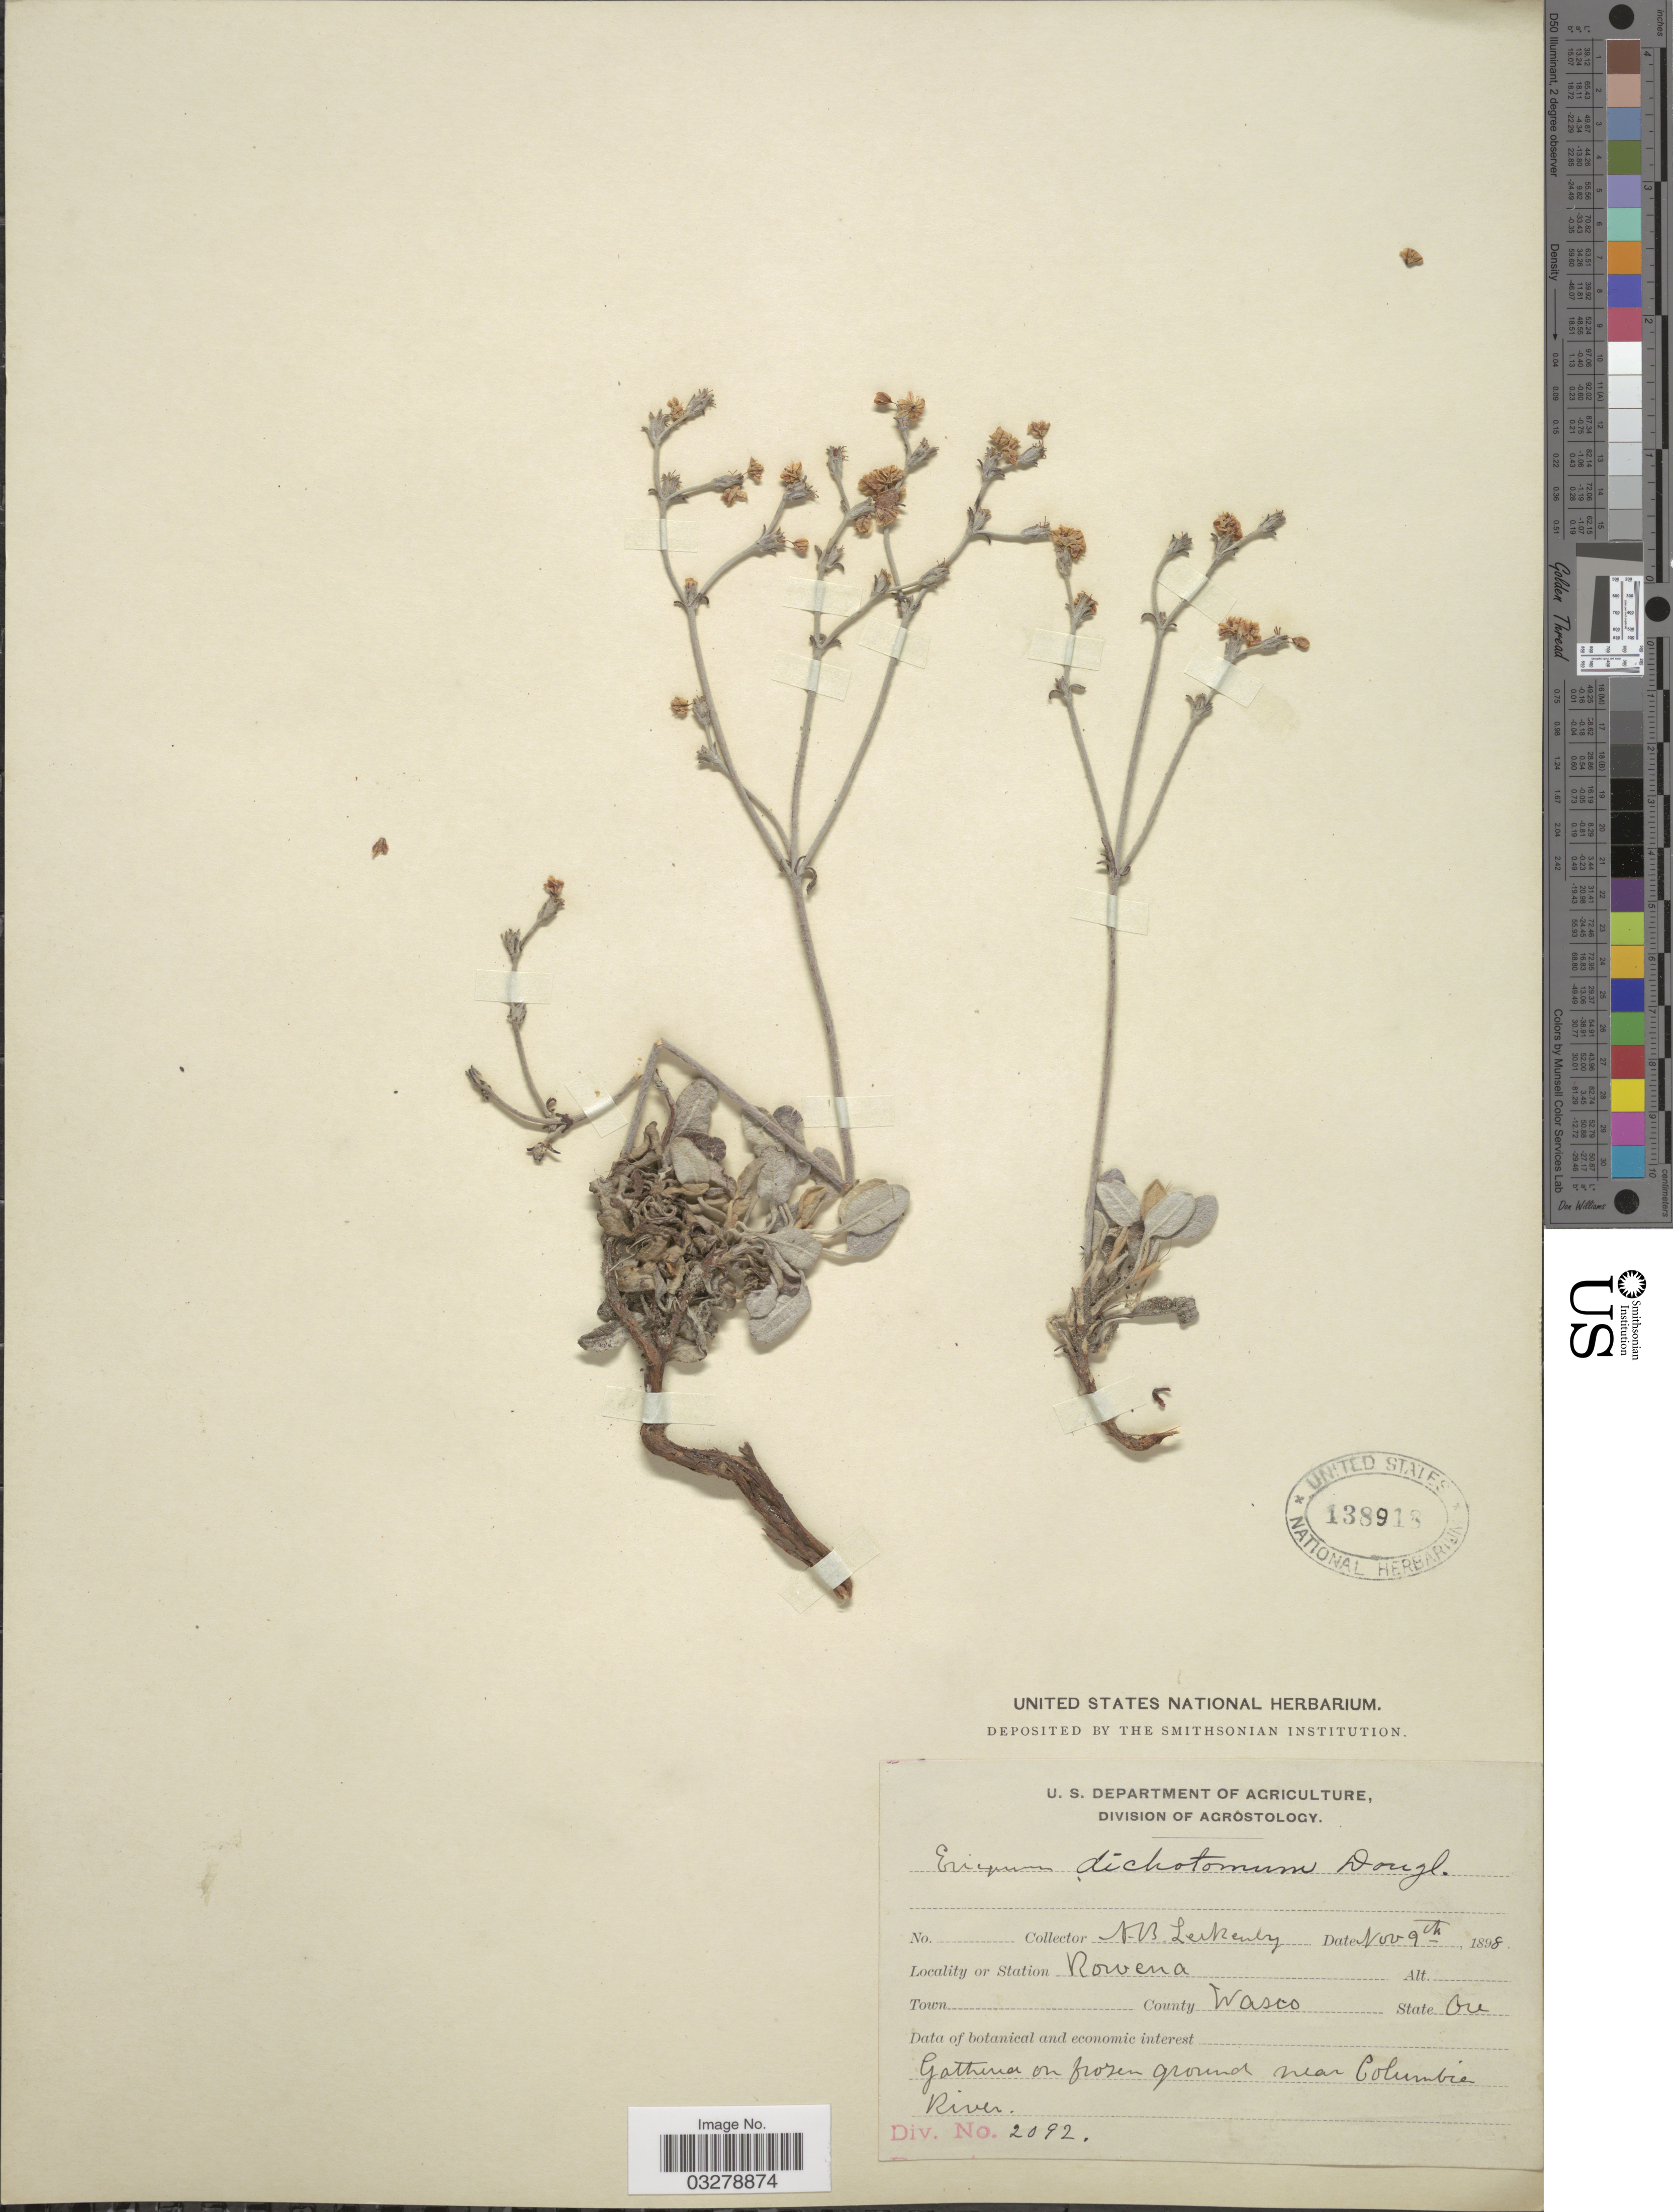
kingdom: Plantae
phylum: Tracheophyta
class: Magnoliopsida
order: Caryophyllales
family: Polygonaceae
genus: Eriogonum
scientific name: Eriogonum niverum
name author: Douglas ex Benth.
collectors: A. Leckenby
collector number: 2092?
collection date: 1898-11-09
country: United States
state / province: Oregon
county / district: Wasco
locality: Rowena. County Wasco. On frozen ground near Columbia River.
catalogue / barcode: US 138918